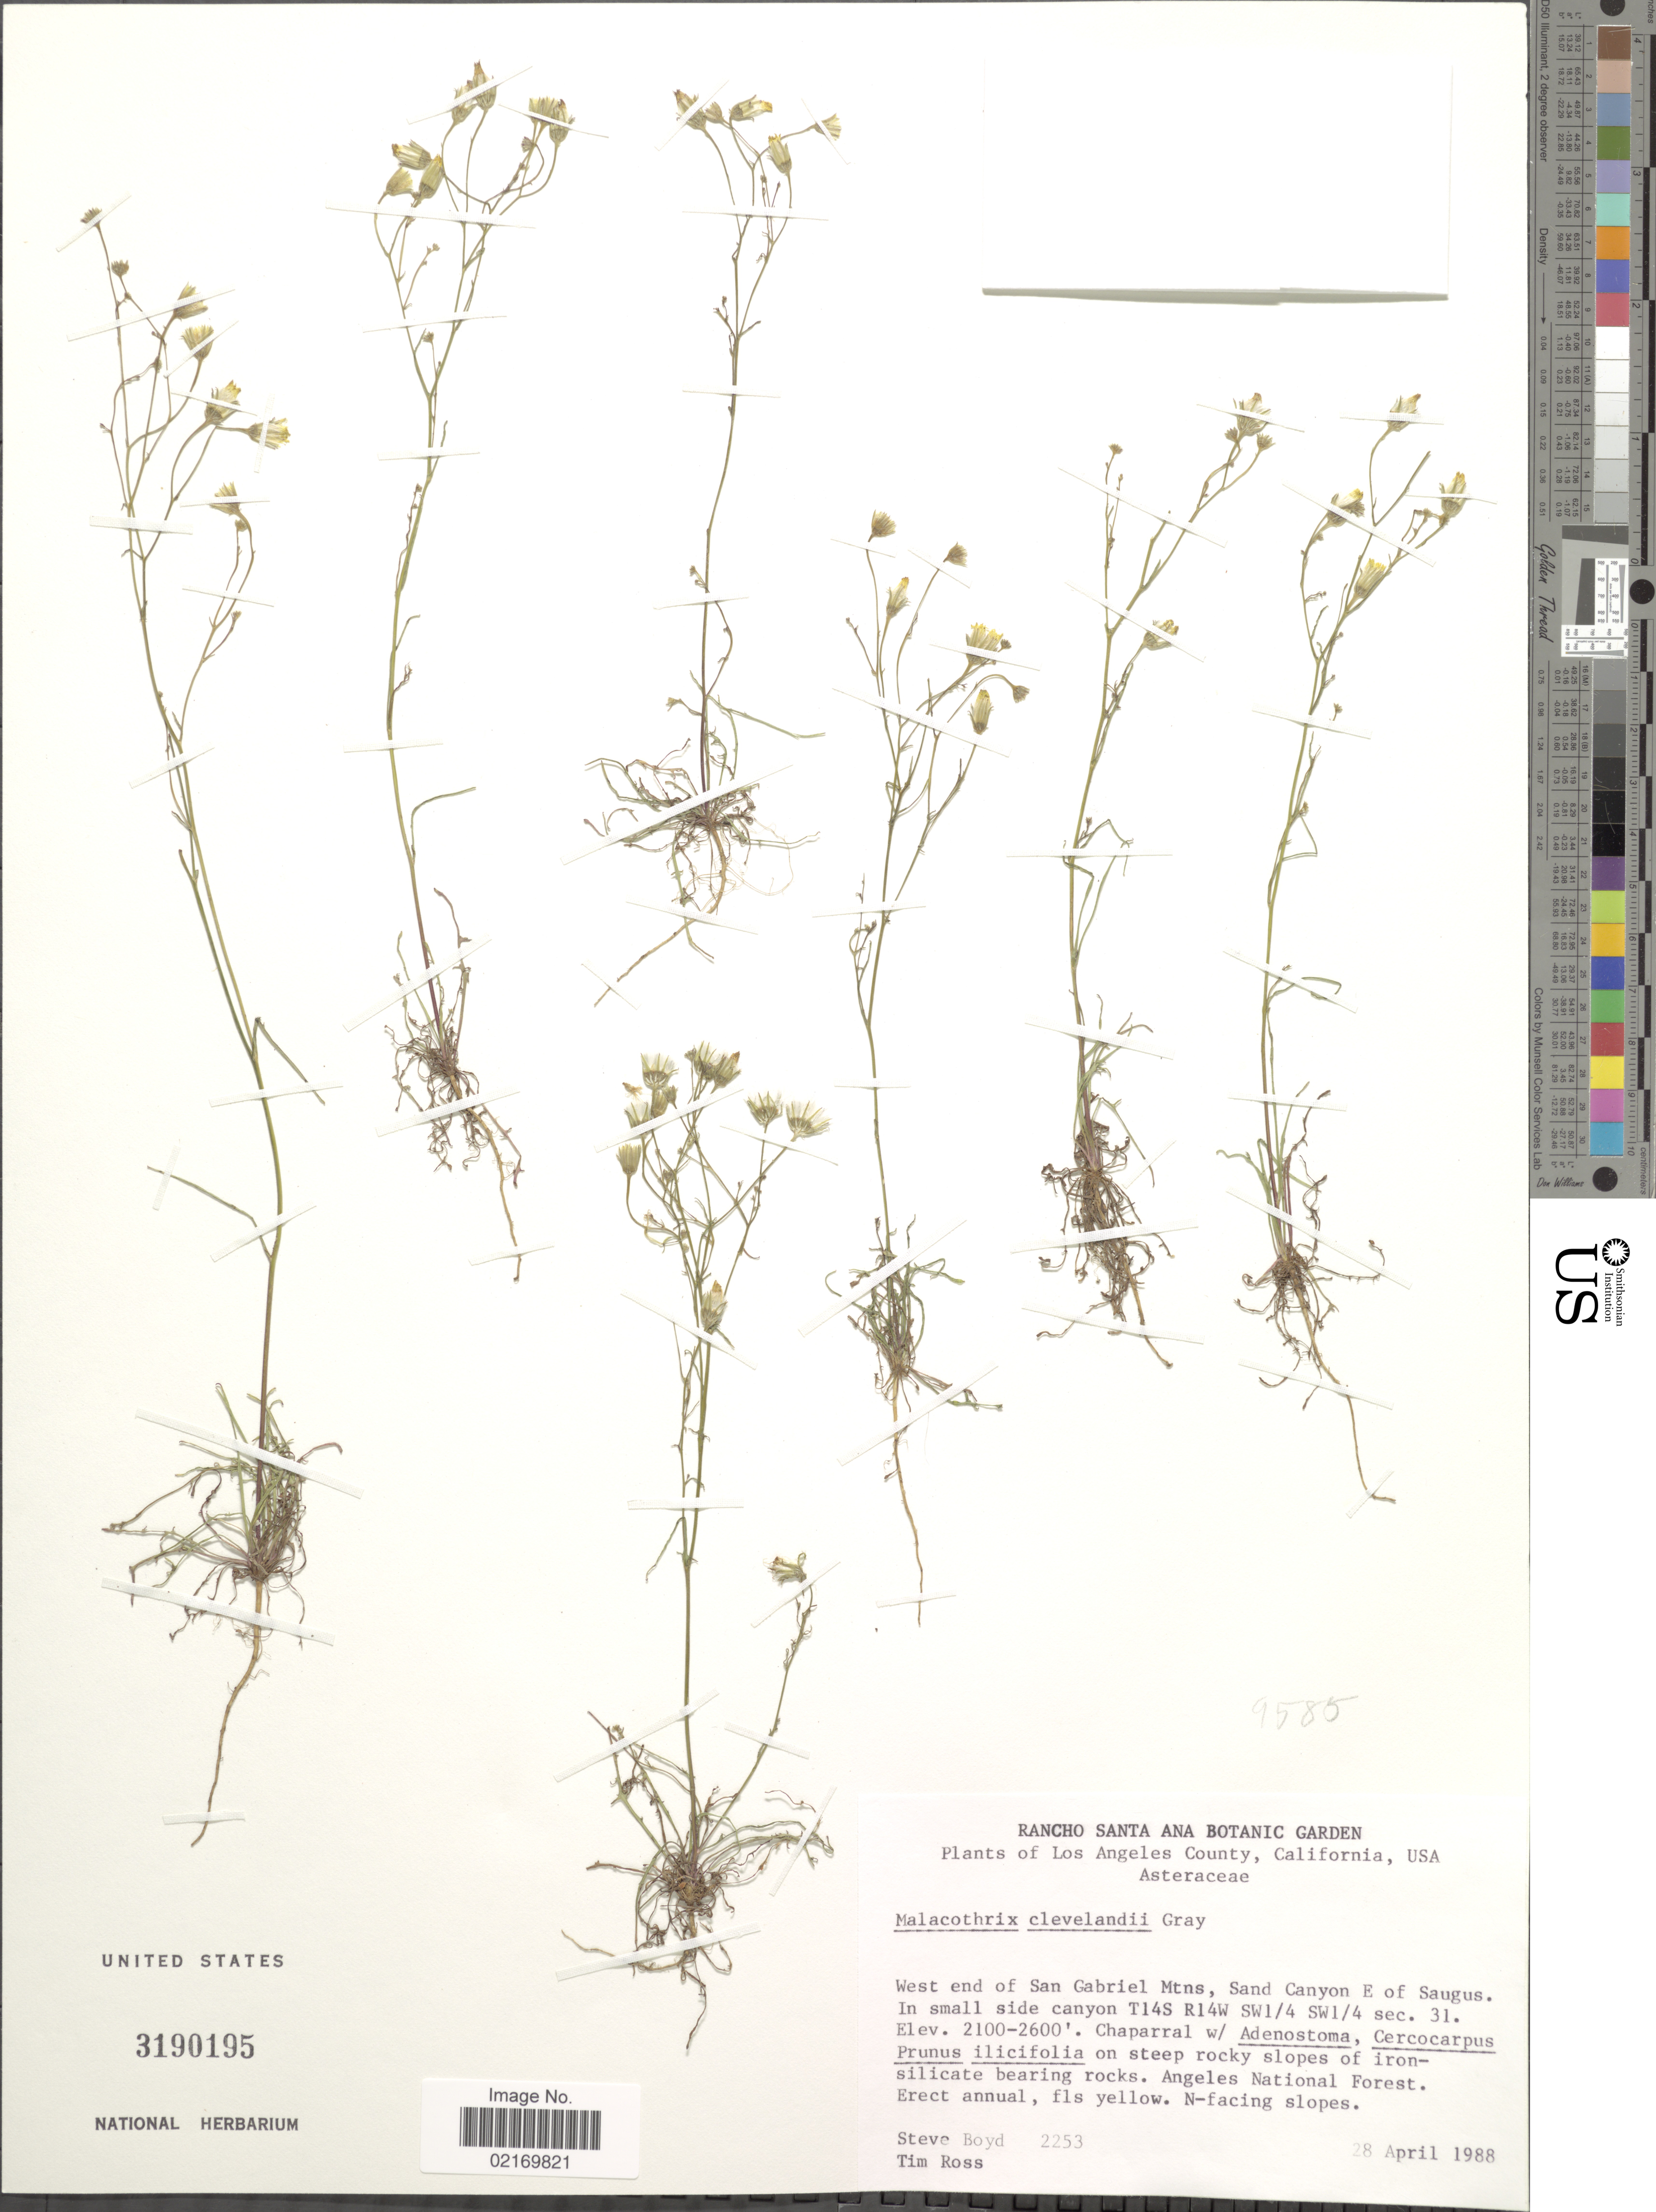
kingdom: Plantae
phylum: Tracheophyta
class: Magnoliopsida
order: Asterales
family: Asteraceae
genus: Malacothrix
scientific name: Malacothrix clevelandii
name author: A. Gray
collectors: S. Boyd & T. Ross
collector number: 2253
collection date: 1988-04-28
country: United States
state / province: California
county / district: Los Angeles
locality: Los Angeles County, USA, west end of San Gabriel Mtns, Sand Canyon E of Saugus, side Canyon T14S, R14W, SW1/4, SW1/4 Sec. 31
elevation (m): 640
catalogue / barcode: US 3190195